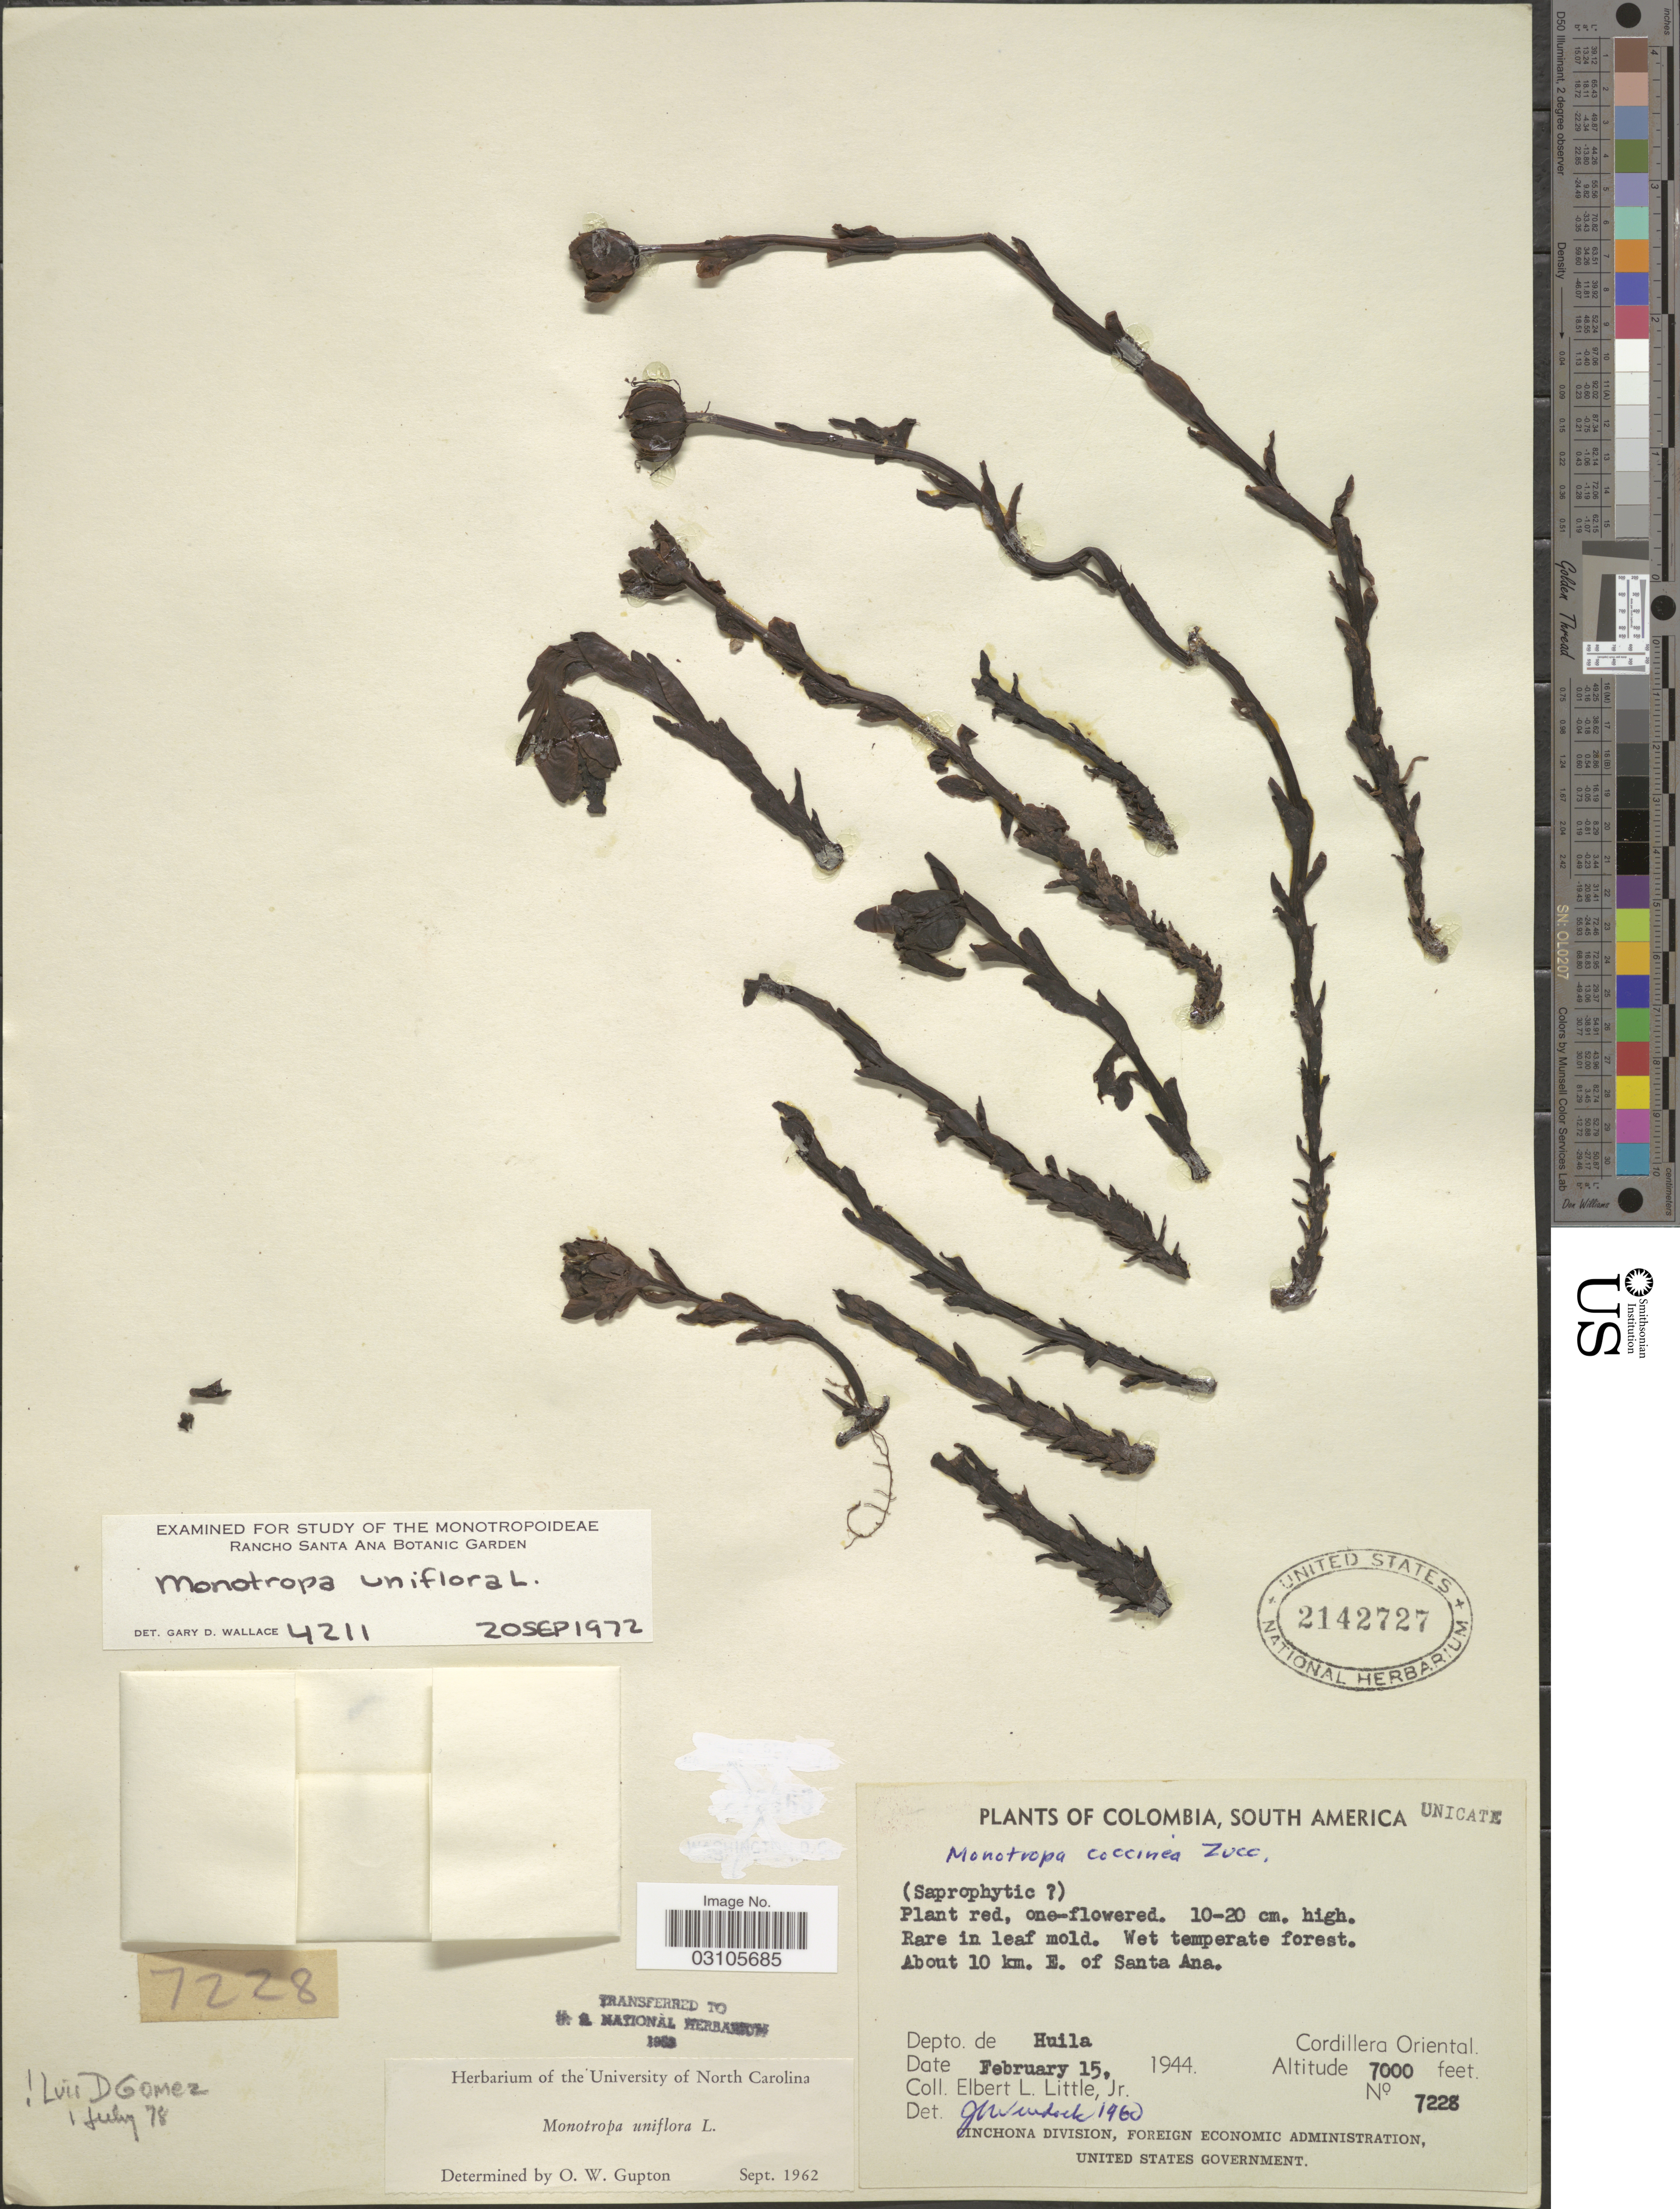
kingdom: Plantae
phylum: Tracheophyta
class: Magnoliopsida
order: Ericales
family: Ericaceae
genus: Monotropa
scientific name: Monotropa uniflora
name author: L.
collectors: E. L. Little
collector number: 7228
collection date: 1944-02-15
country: Colombia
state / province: Huila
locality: About 10 km. E. of Santa Ana. Depto. de Huila. Cordillera Oriental.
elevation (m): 2134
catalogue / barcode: US 2142727